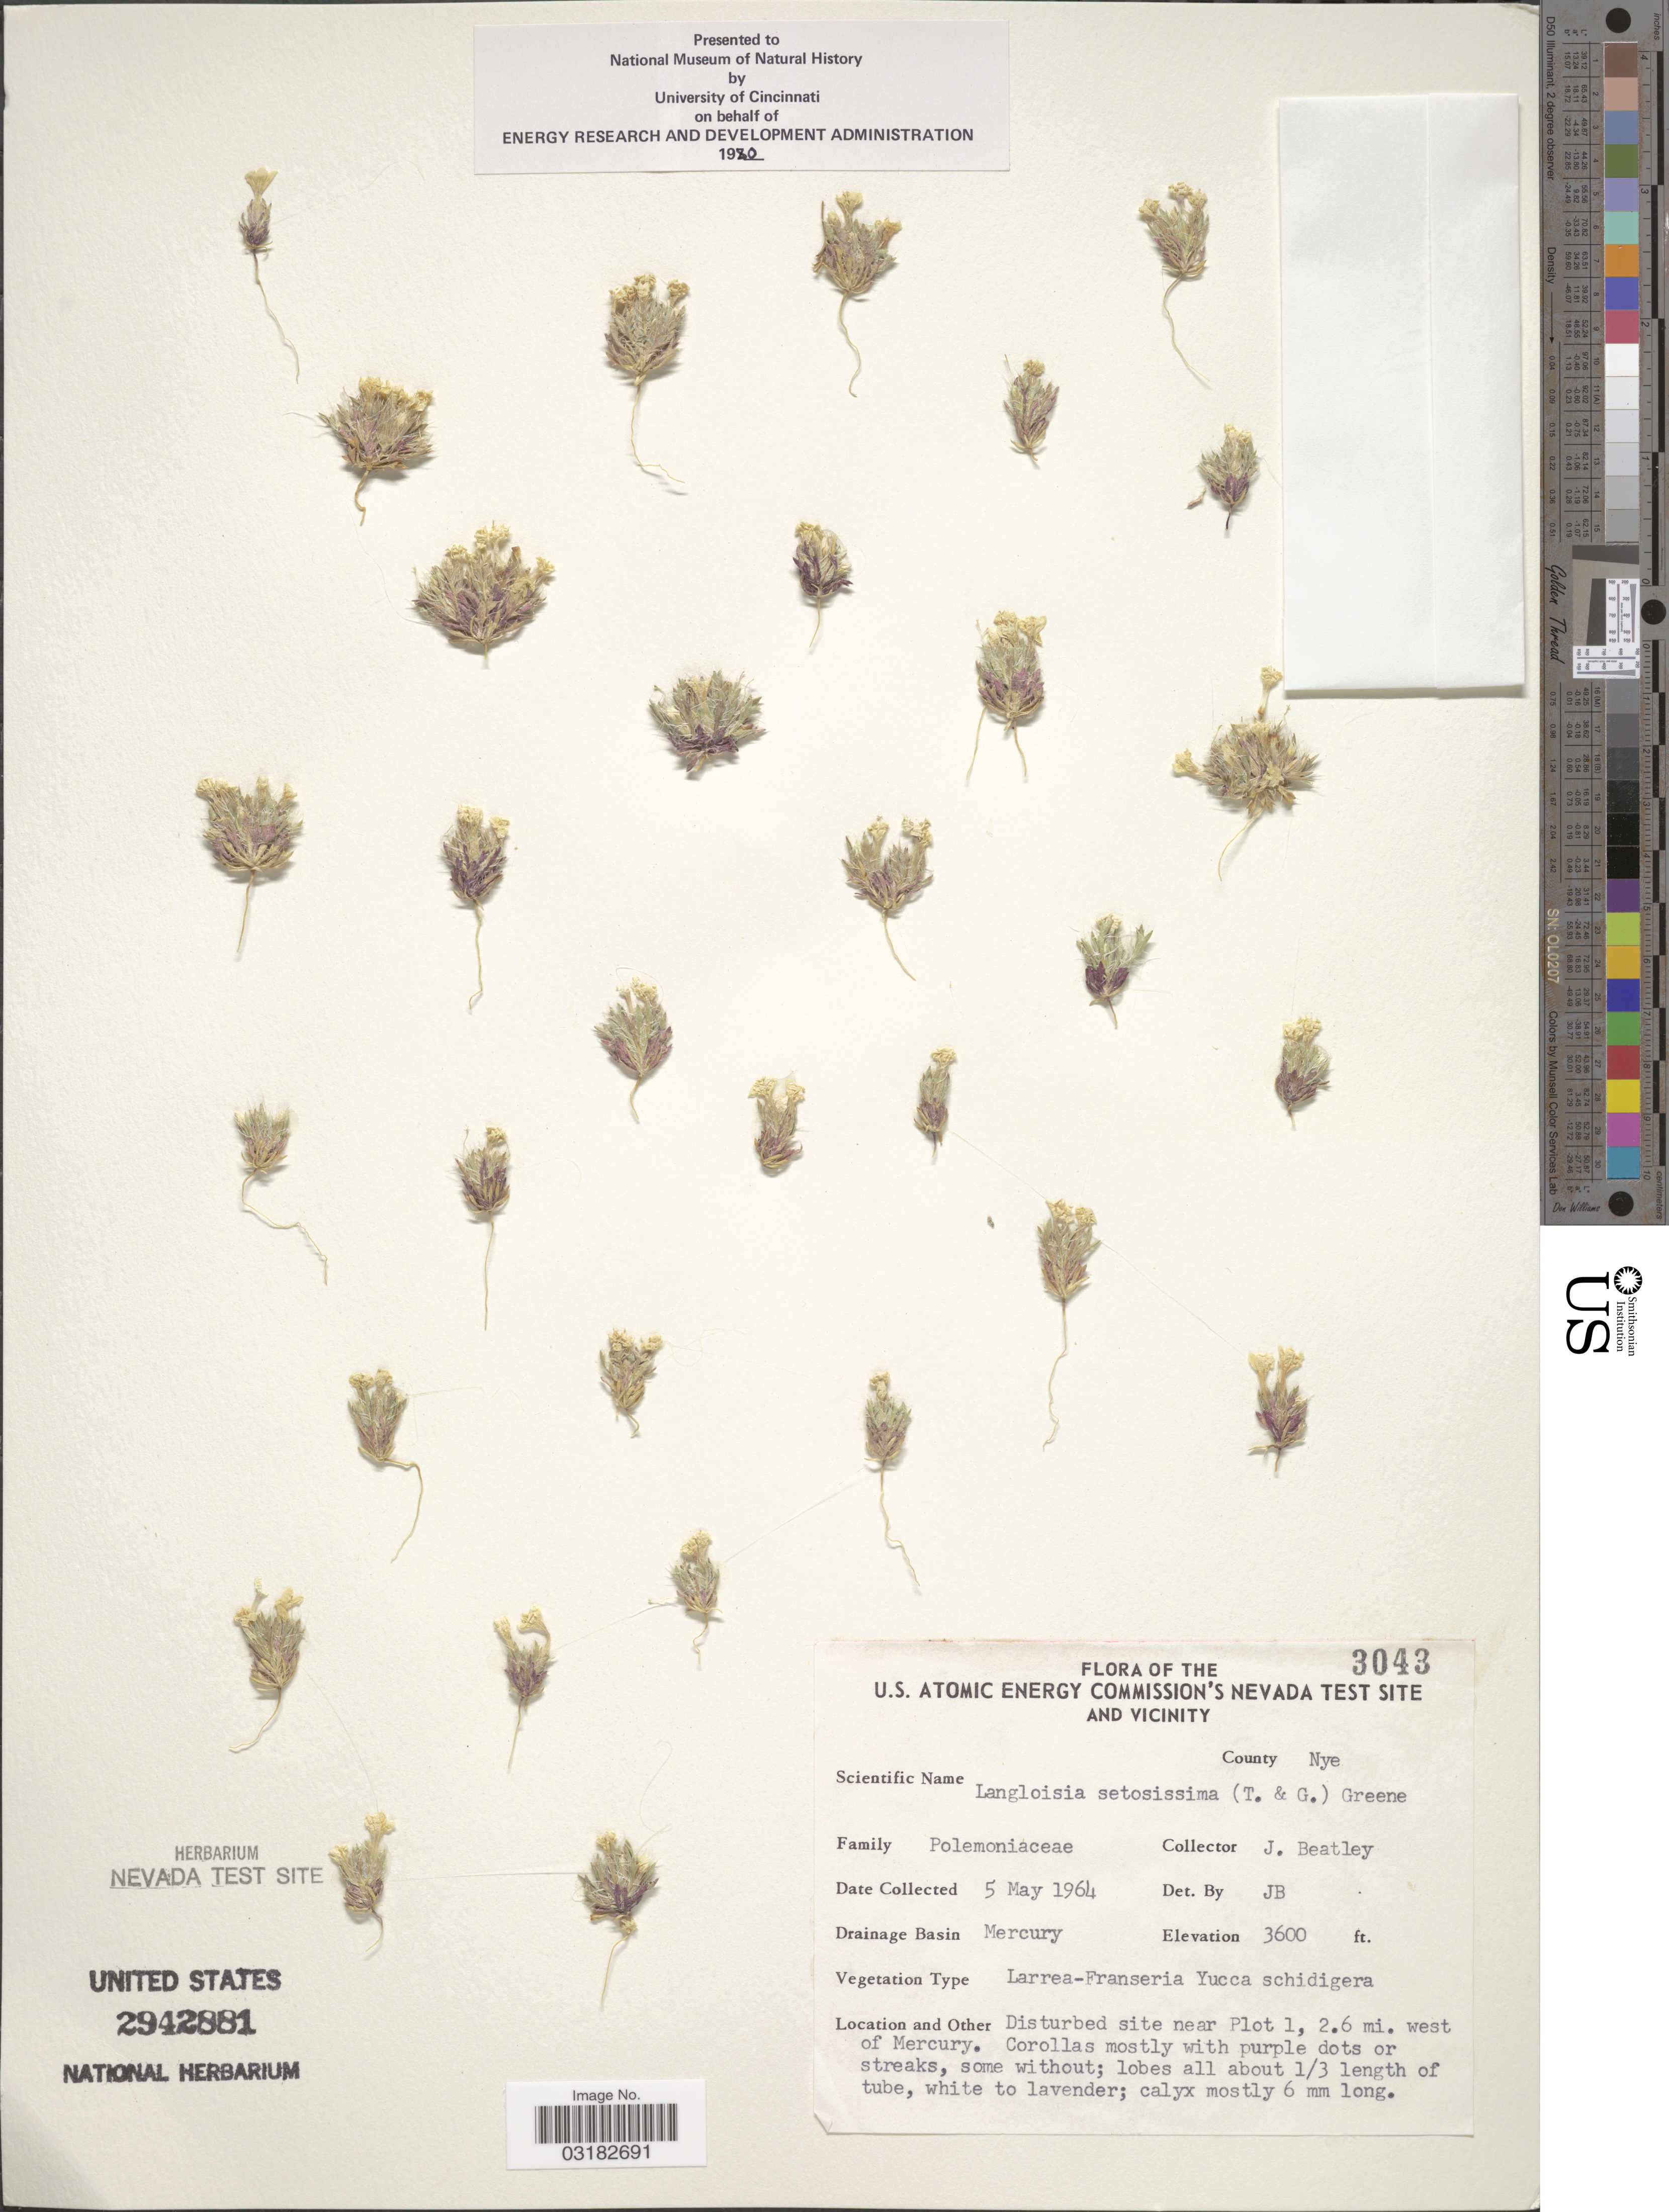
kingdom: Plantae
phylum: Tracheophyta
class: Magnoliopsida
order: Ericales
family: Polemoniaceae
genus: Langloisia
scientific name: Langloisia setosissima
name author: (Torr. & A. Gray) Greene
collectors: J. C. Beatley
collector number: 3043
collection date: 1964-05-05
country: United States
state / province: Nevada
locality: U.S. Atomic Energy Commission's Nevada Test Site and vicinity. County Nye. Drainage Basin Mercury. Disturbed site near Plot 1, 2.6 mi. west of Mercury.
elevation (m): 1097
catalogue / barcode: US 2942881